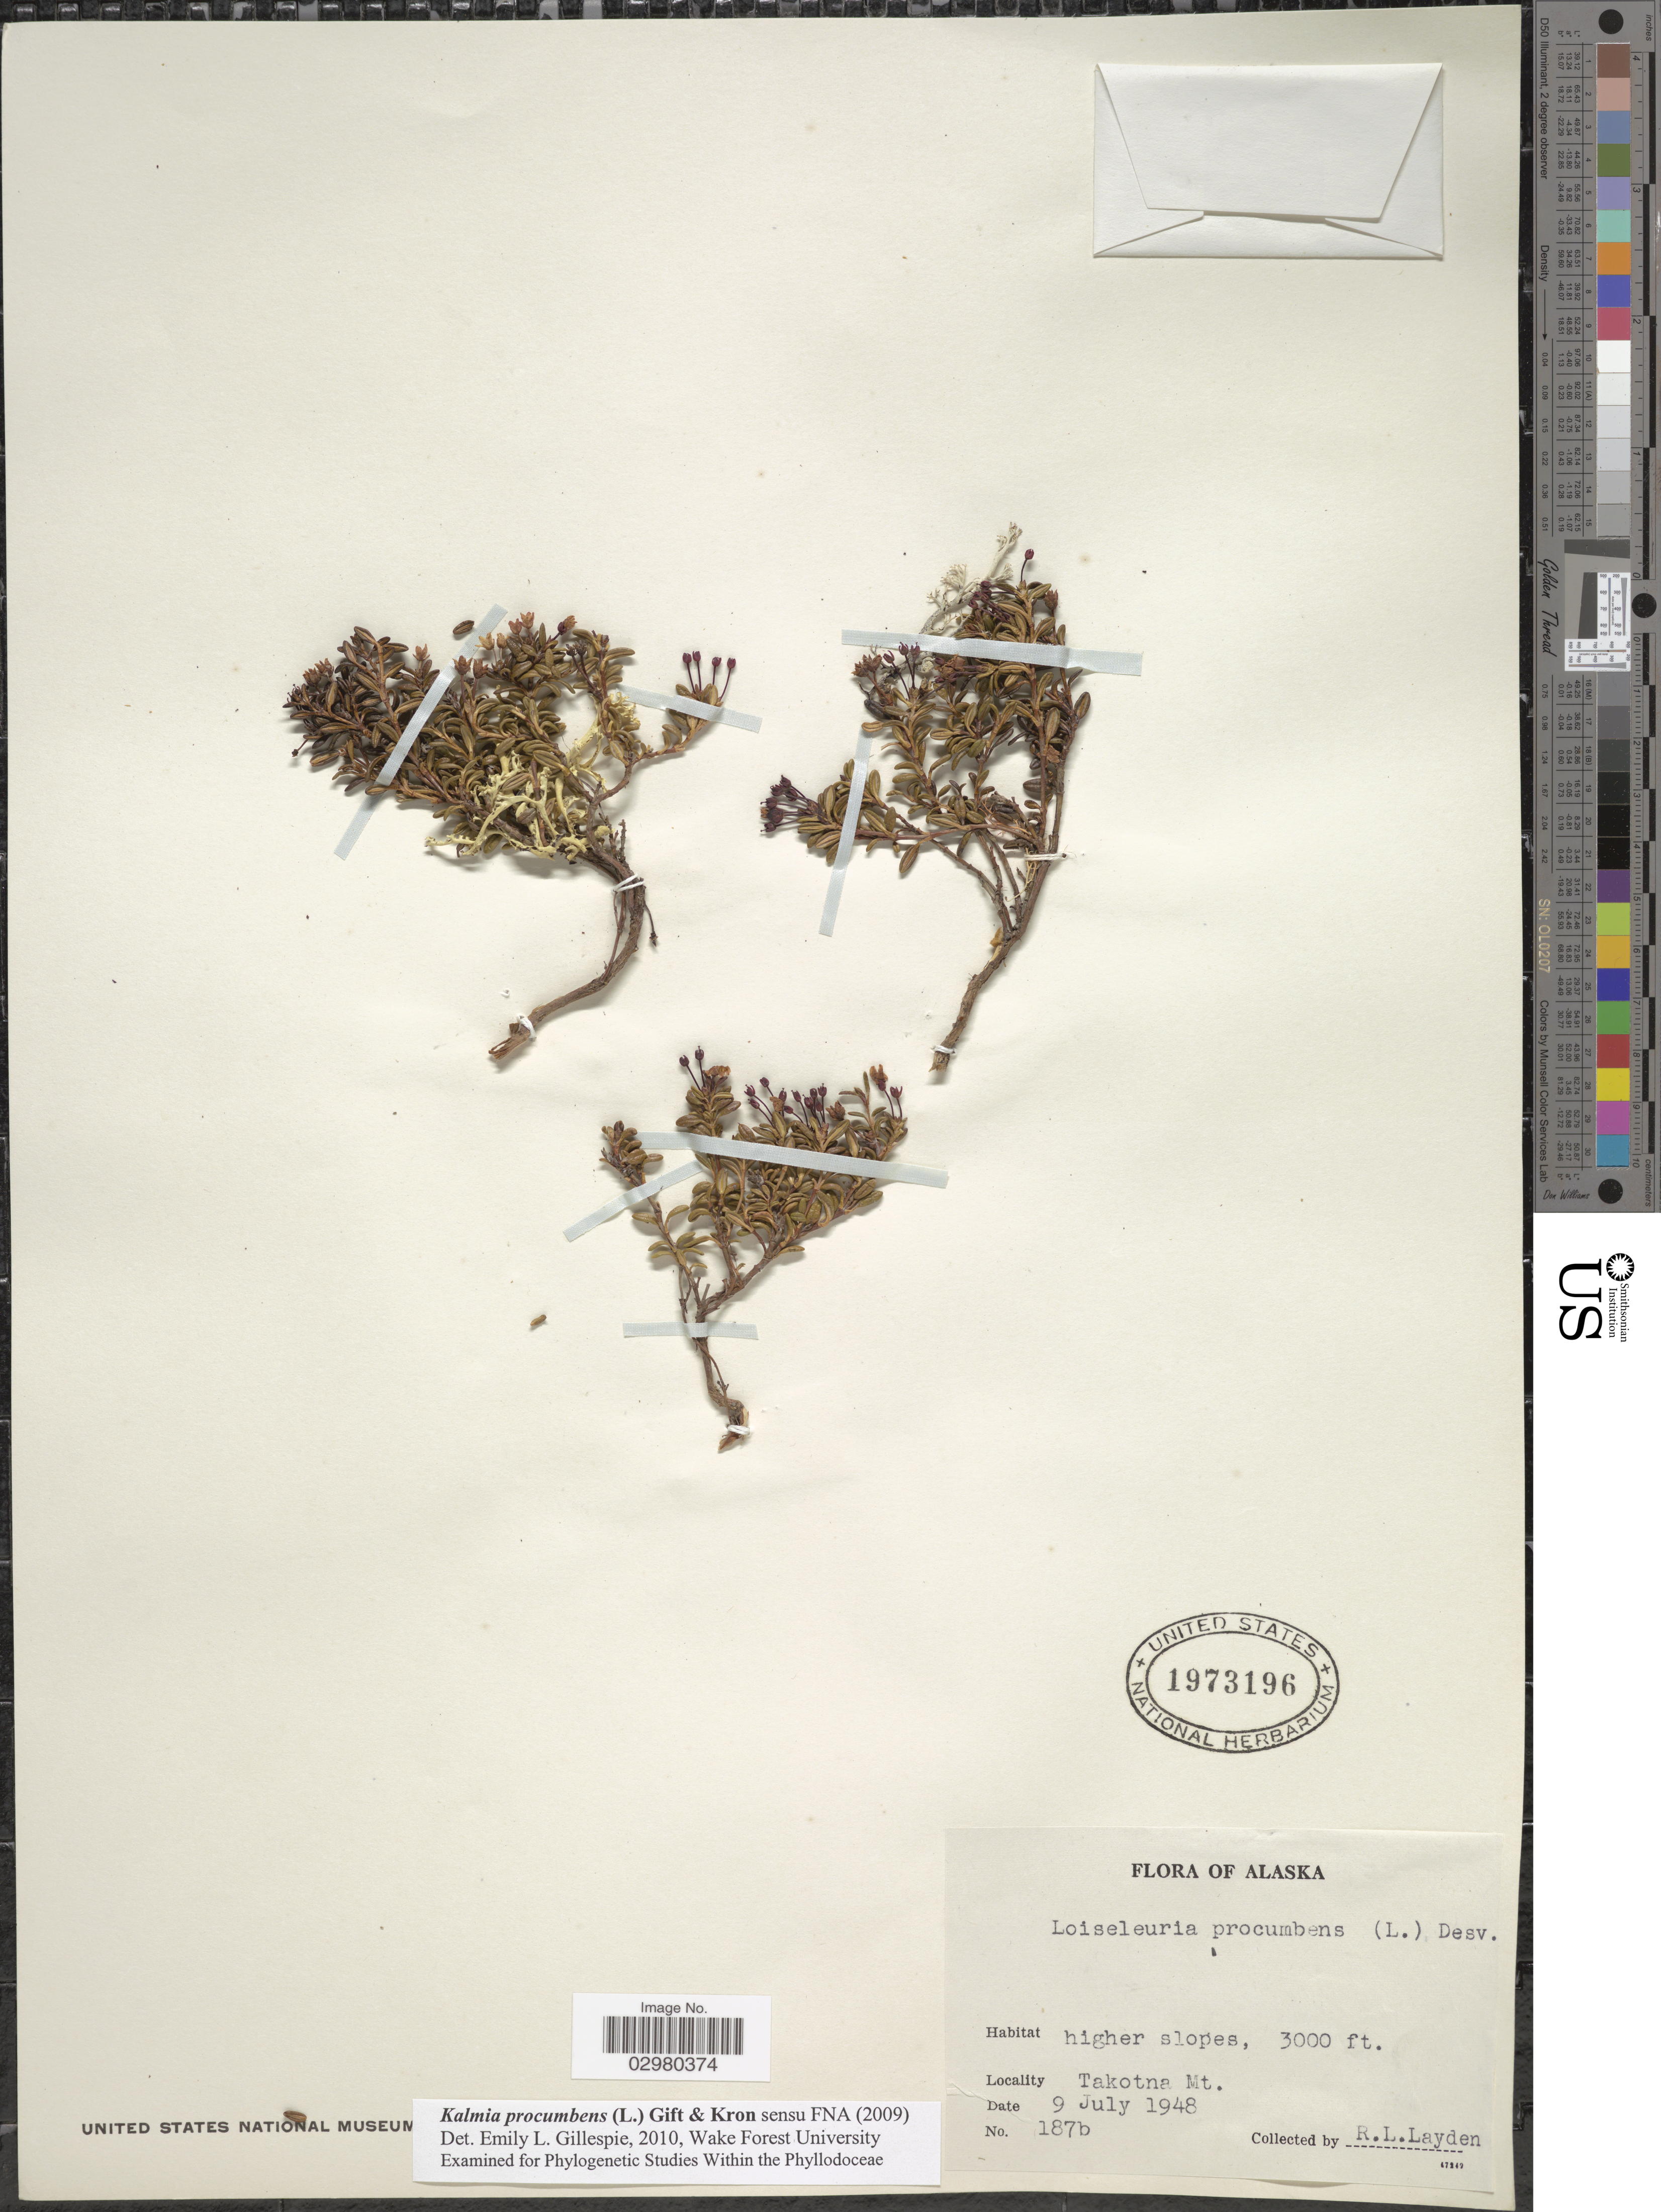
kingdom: Plantae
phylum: Tracheophyta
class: Magnoliopsida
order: Ericales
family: Ericaceae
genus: Loiseleuria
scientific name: Loiseleuria procumbens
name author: (L.) Desv.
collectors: R. Layden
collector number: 187b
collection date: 1948-07-09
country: United States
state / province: Alaska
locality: Takotna Mt.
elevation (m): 914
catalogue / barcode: US 1973196